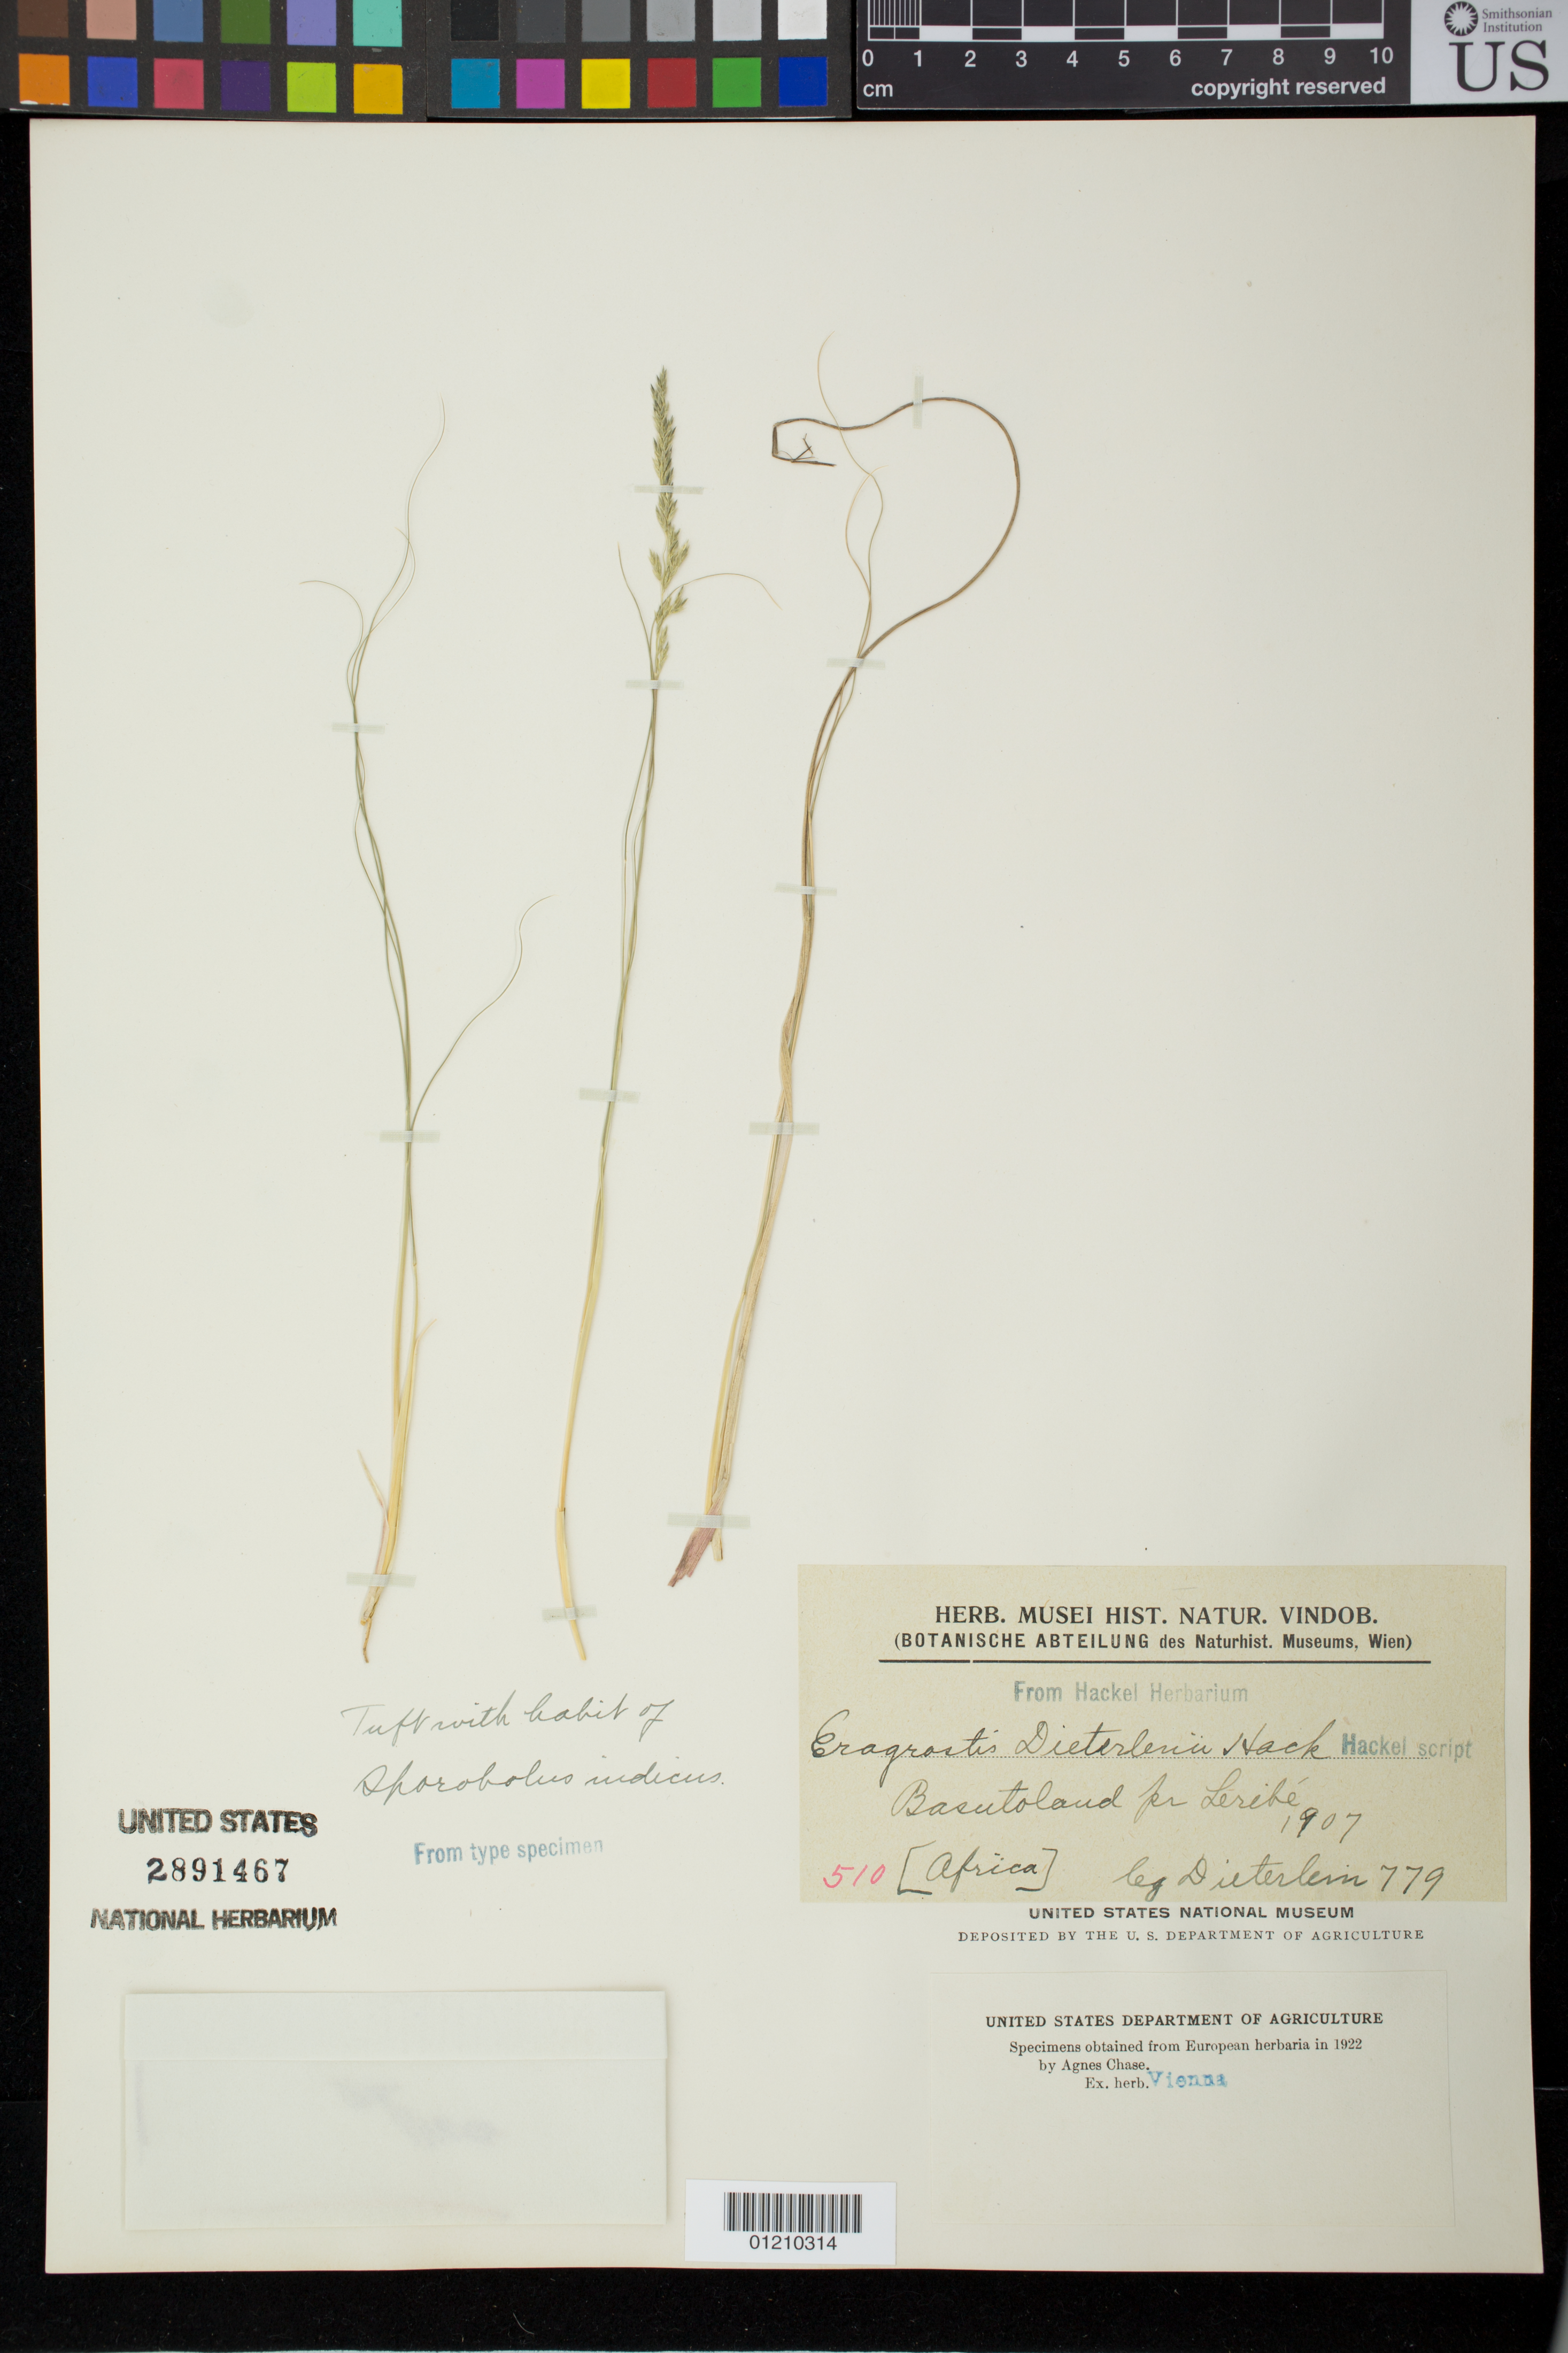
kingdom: Plantae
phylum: Tracheophyta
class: Liliopsida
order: Poales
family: Poaceae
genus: Eragrostis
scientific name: Eragrostis dieterlenii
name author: Hack.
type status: Type Collection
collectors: -. Dieterlen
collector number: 779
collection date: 1907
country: Lesotho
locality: Basutoland prope Leribe.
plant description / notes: Fragmentary material of type specimen ex herb. Vienna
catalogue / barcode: US 2891467